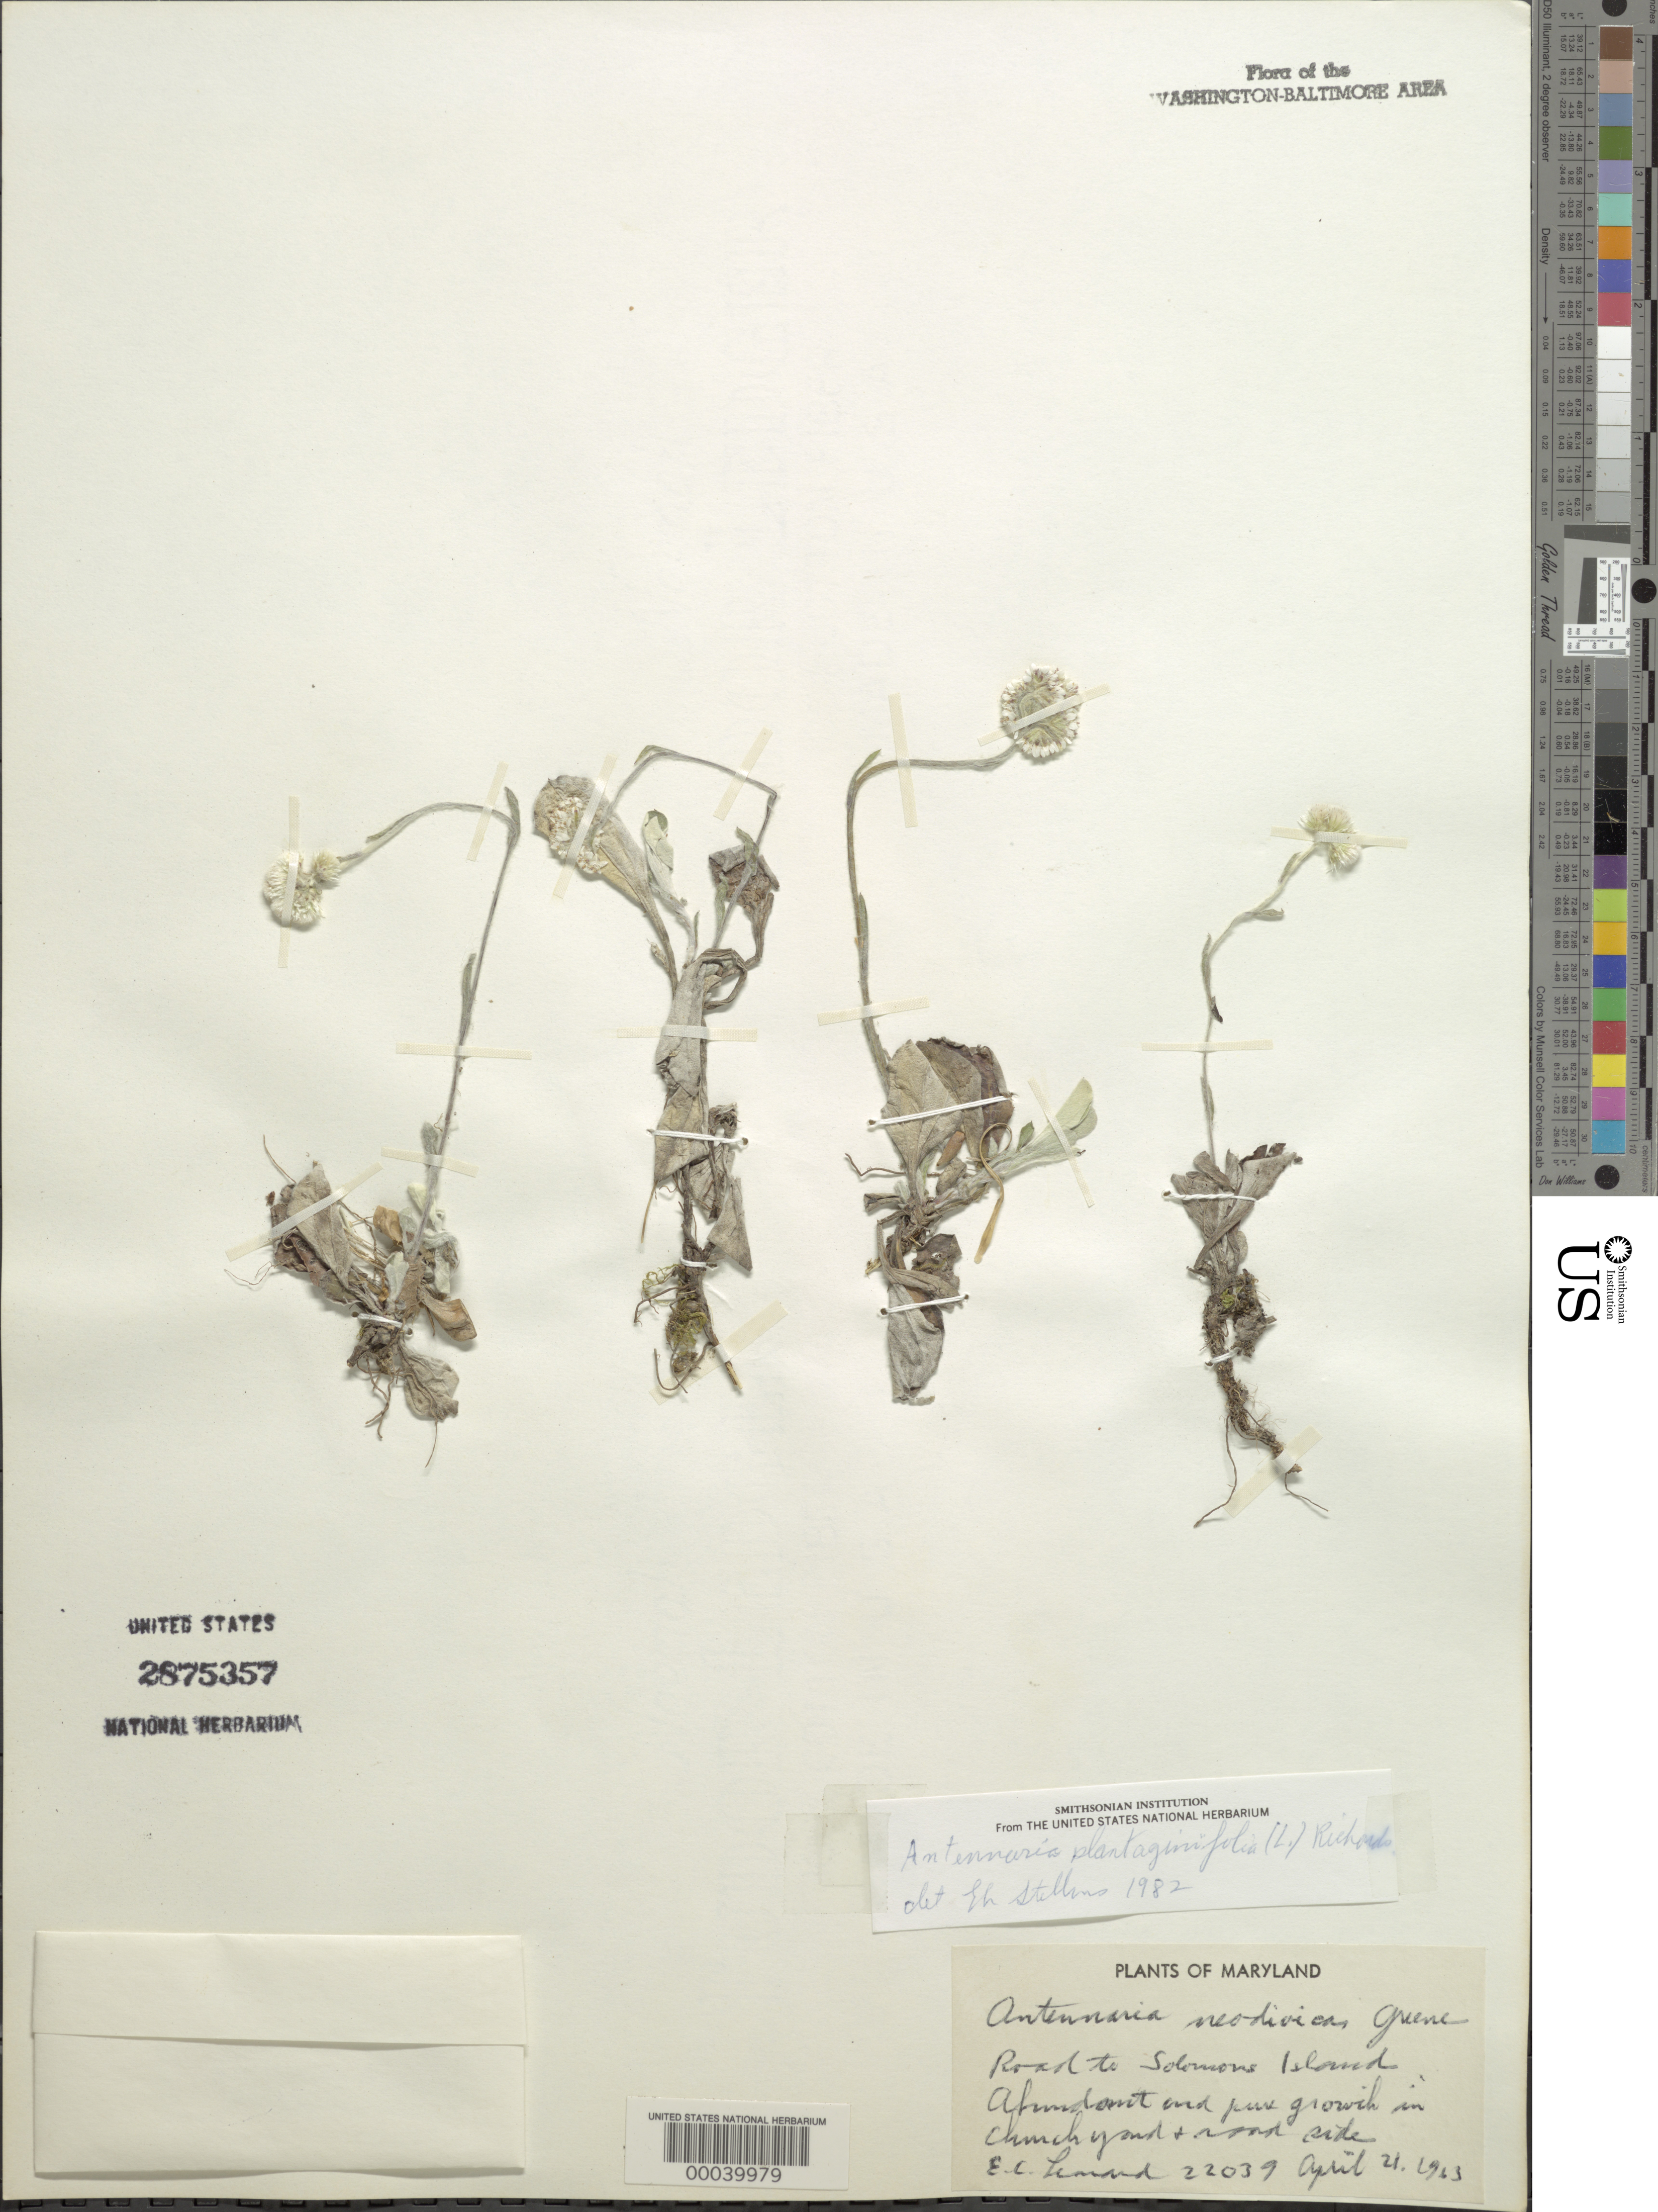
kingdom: Plantae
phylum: Tracheophyta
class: Magnoliopsida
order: Asterales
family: Asteraceae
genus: Antennaria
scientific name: Antennaria plantaginifolia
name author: (L.) Richardson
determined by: Stebbins, G. L.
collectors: E. C. Leonard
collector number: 22039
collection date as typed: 21 Apr 1963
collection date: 1963-04-21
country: United States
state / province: Maryland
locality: Road to Solomons Island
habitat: Roadside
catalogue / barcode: US 2875357